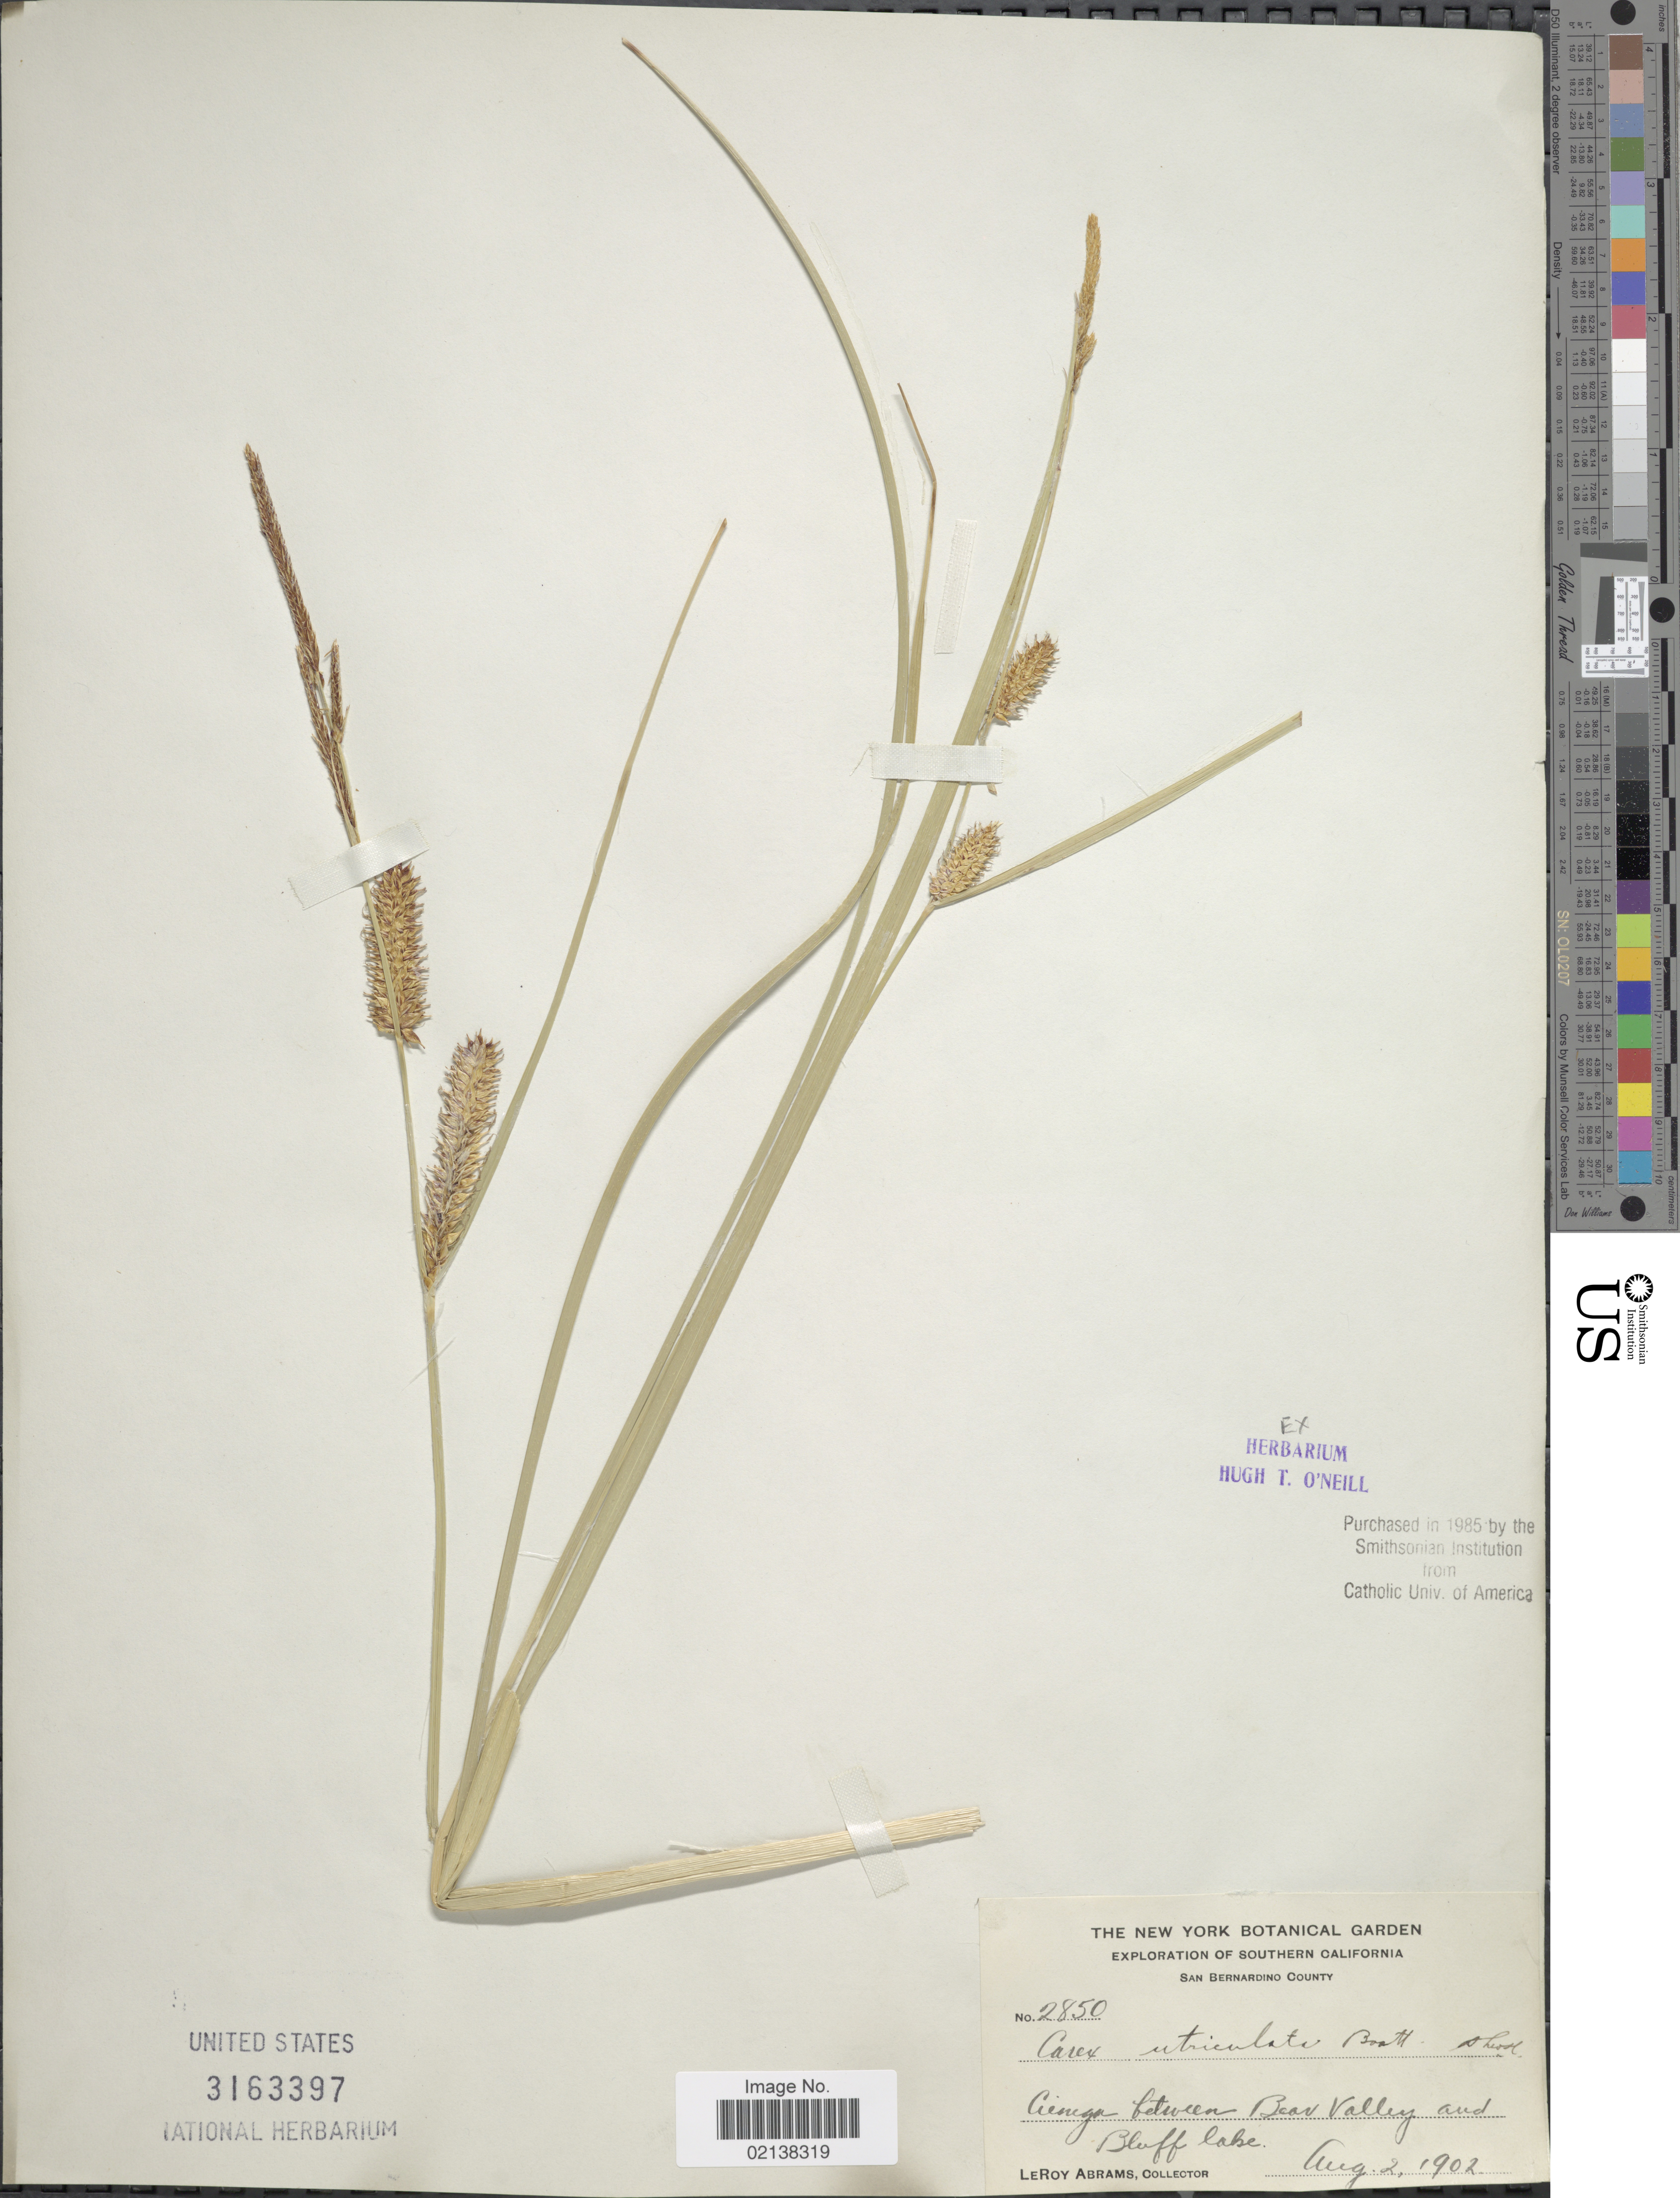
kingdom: Plantae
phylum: Tracheophyta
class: Liliopsida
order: Poales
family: Cyperaceae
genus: Carex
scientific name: Carex utriculata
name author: Boott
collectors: L. Abrams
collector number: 2850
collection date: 1902-08-02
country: United States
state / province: California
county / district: San Bernardino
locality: Southern California, San Bernardino County, Cienega between Bear Valley and Bluff Lake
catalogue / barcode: US 3163397